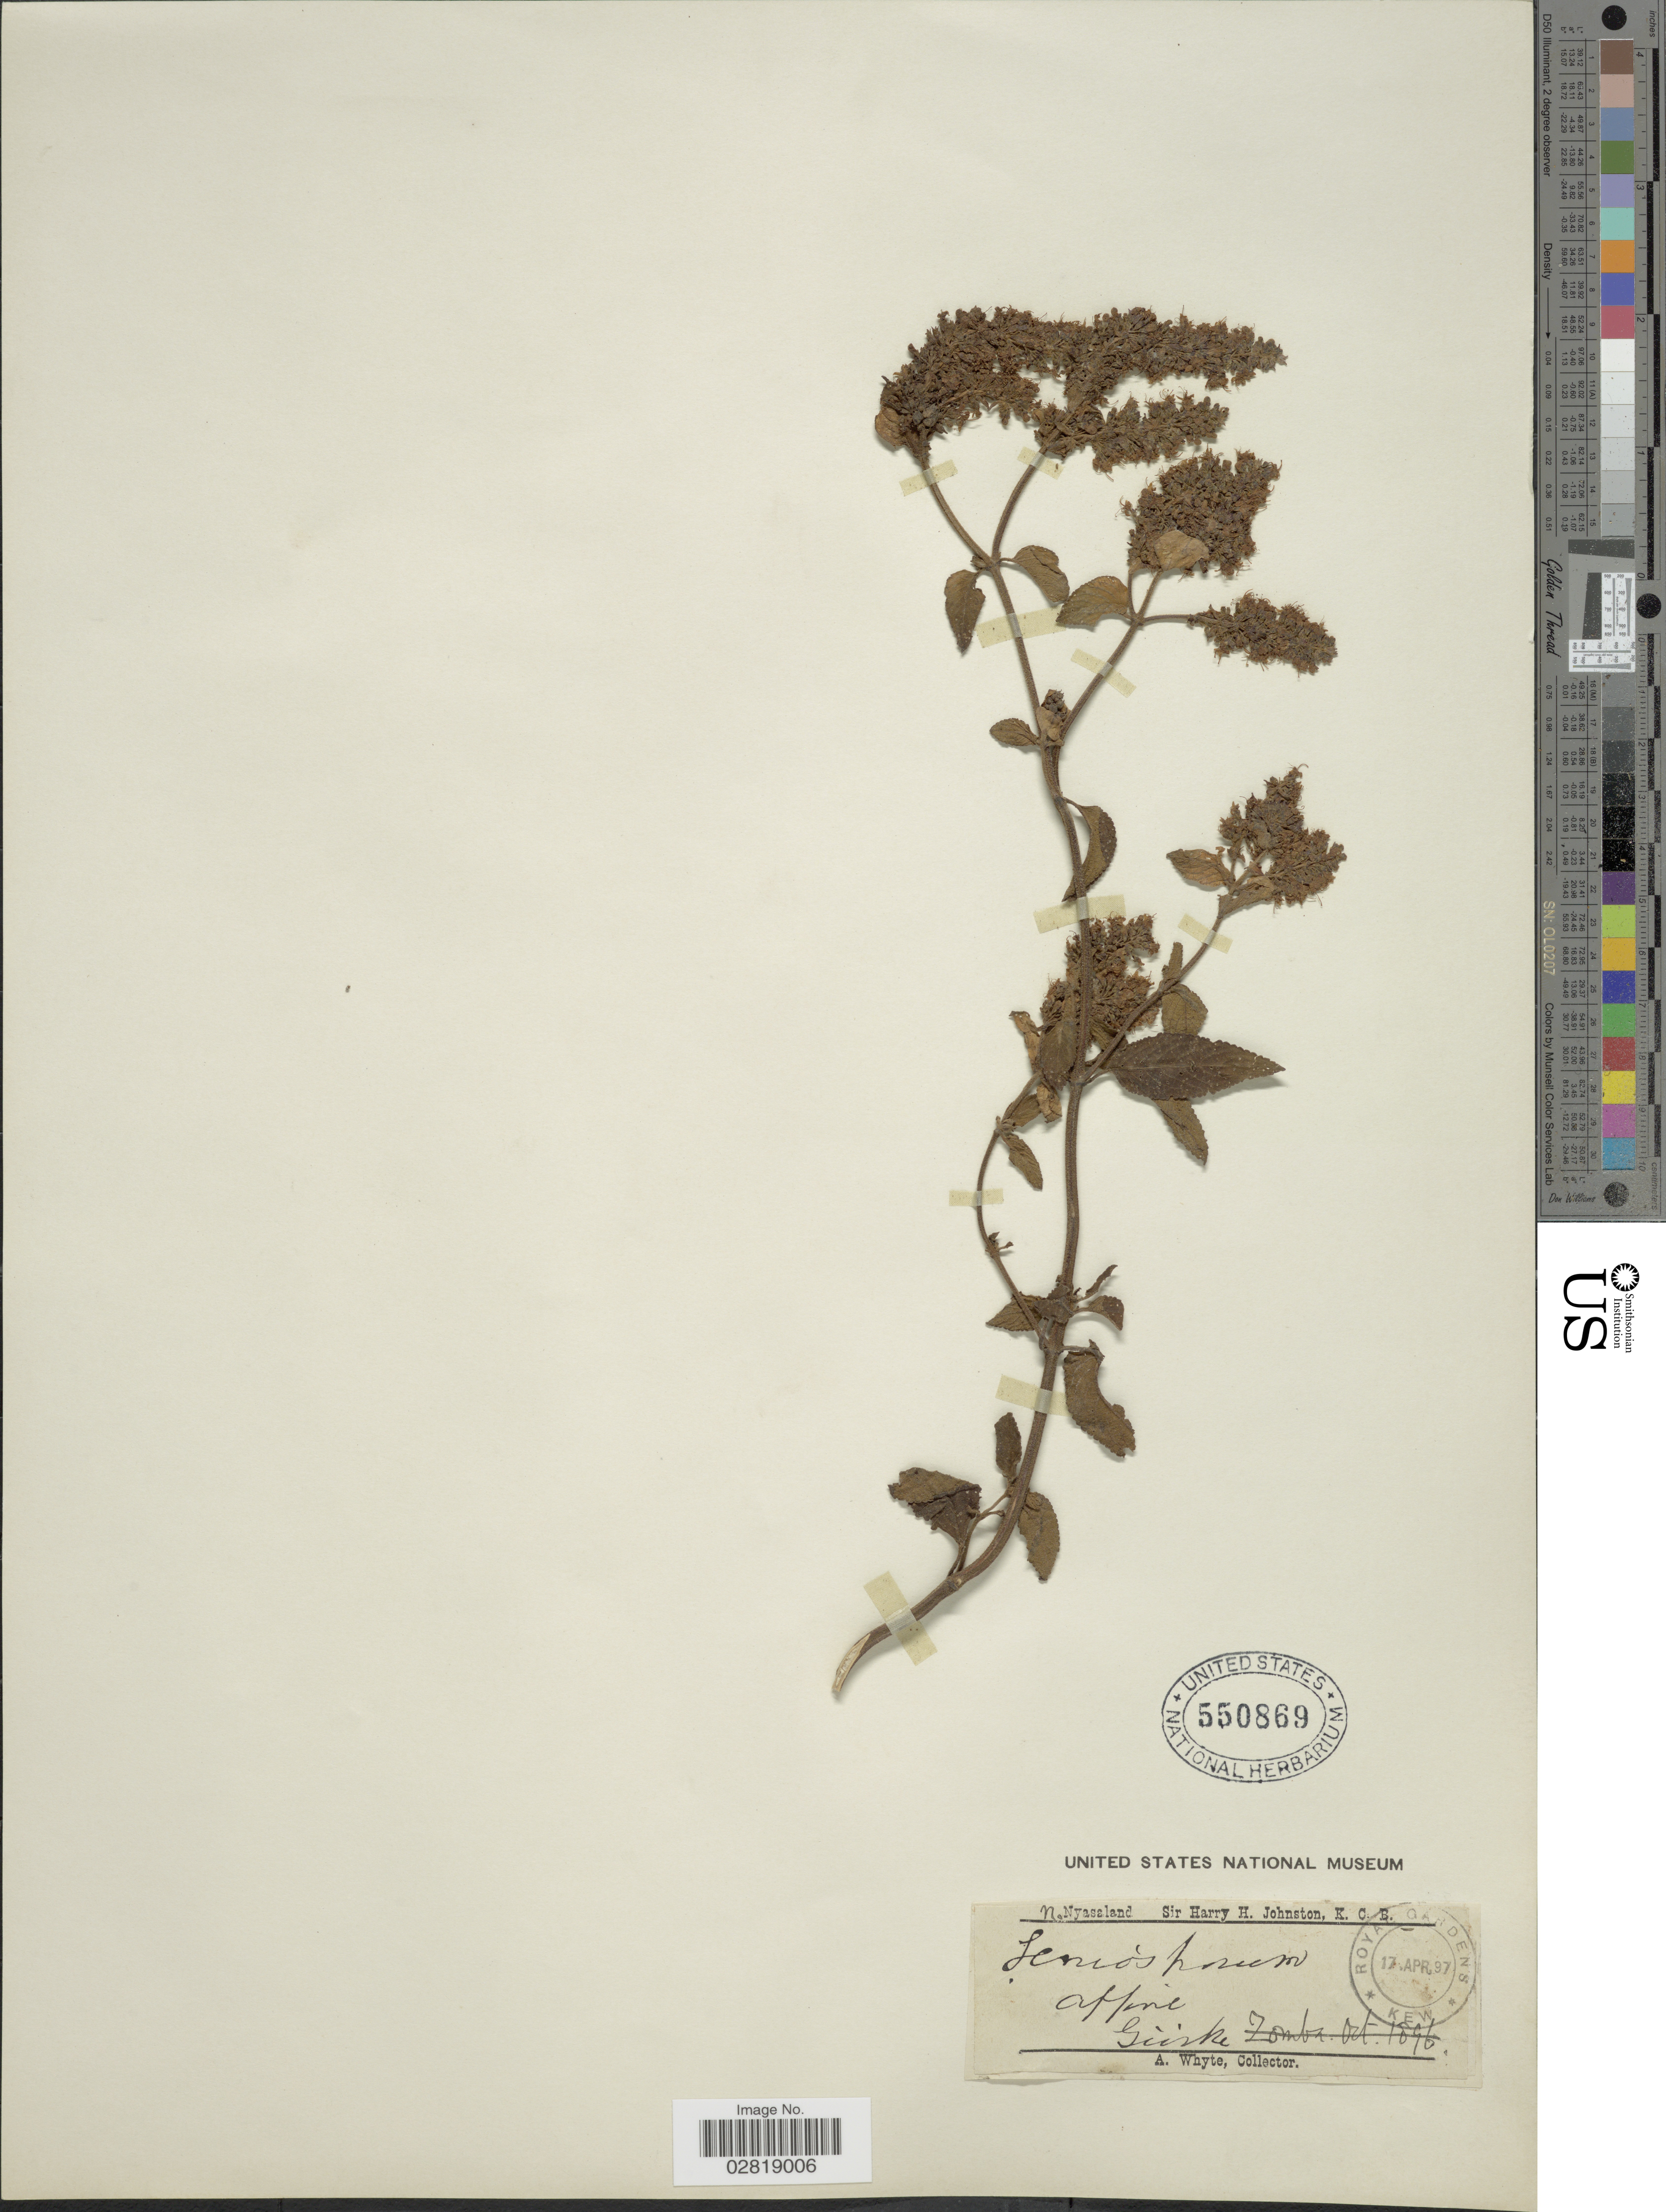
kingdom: Plantae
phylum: Tracheophyta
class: Magnoliopsida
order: Lamiales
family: Lamiaceae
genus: Platostoma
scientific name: Platostoma rotundifolium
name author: (Briq.) A.J. Paton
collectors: A. Whyte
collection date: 1896-10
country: Malawi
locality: N. Nyasaland. Güske. Zomba.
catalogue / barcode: US 550869